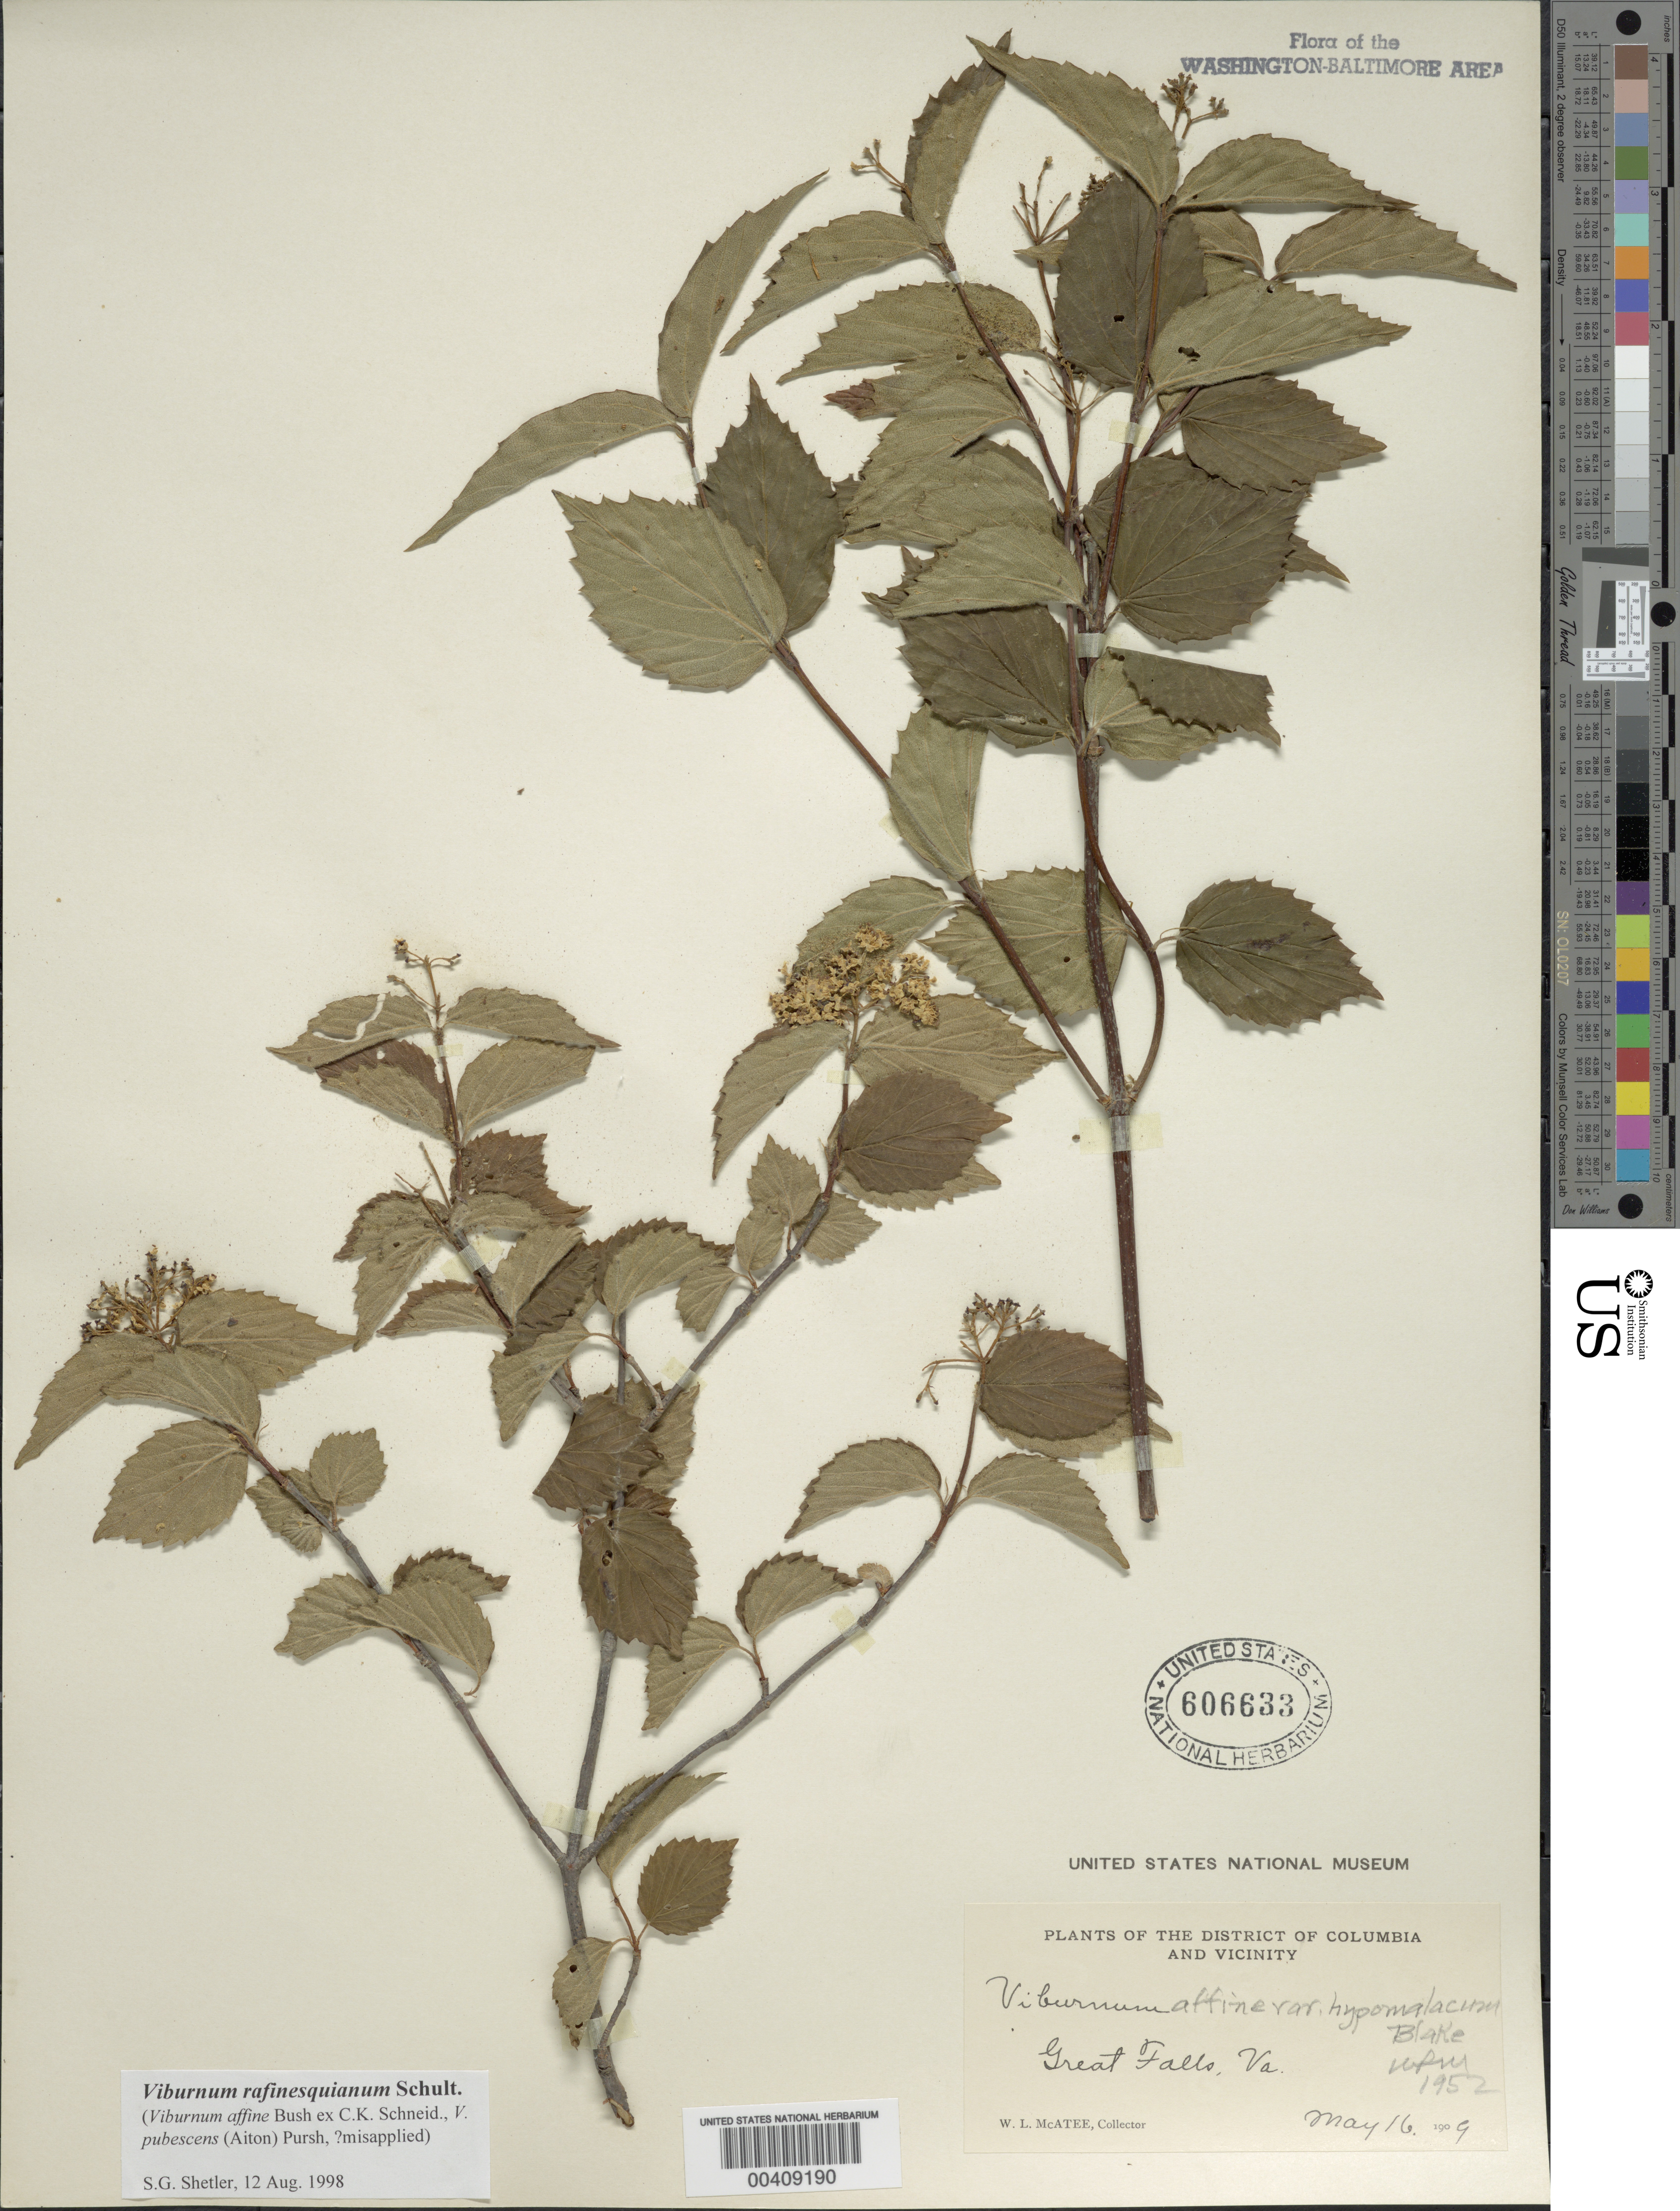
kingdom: Plantae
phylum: Tracheophyta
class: Magnoliopsida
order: Dipsacales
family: Viburnaceae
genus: Viburnum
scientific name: Viburnum rafinesqueanum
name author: Schult.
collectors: W. McAtee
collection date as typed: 16 May 1909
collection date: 1909-05-16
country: United States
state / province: Virginia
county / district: Fairfax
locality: Great Falls C. & O. Canal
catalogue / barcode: US 606633